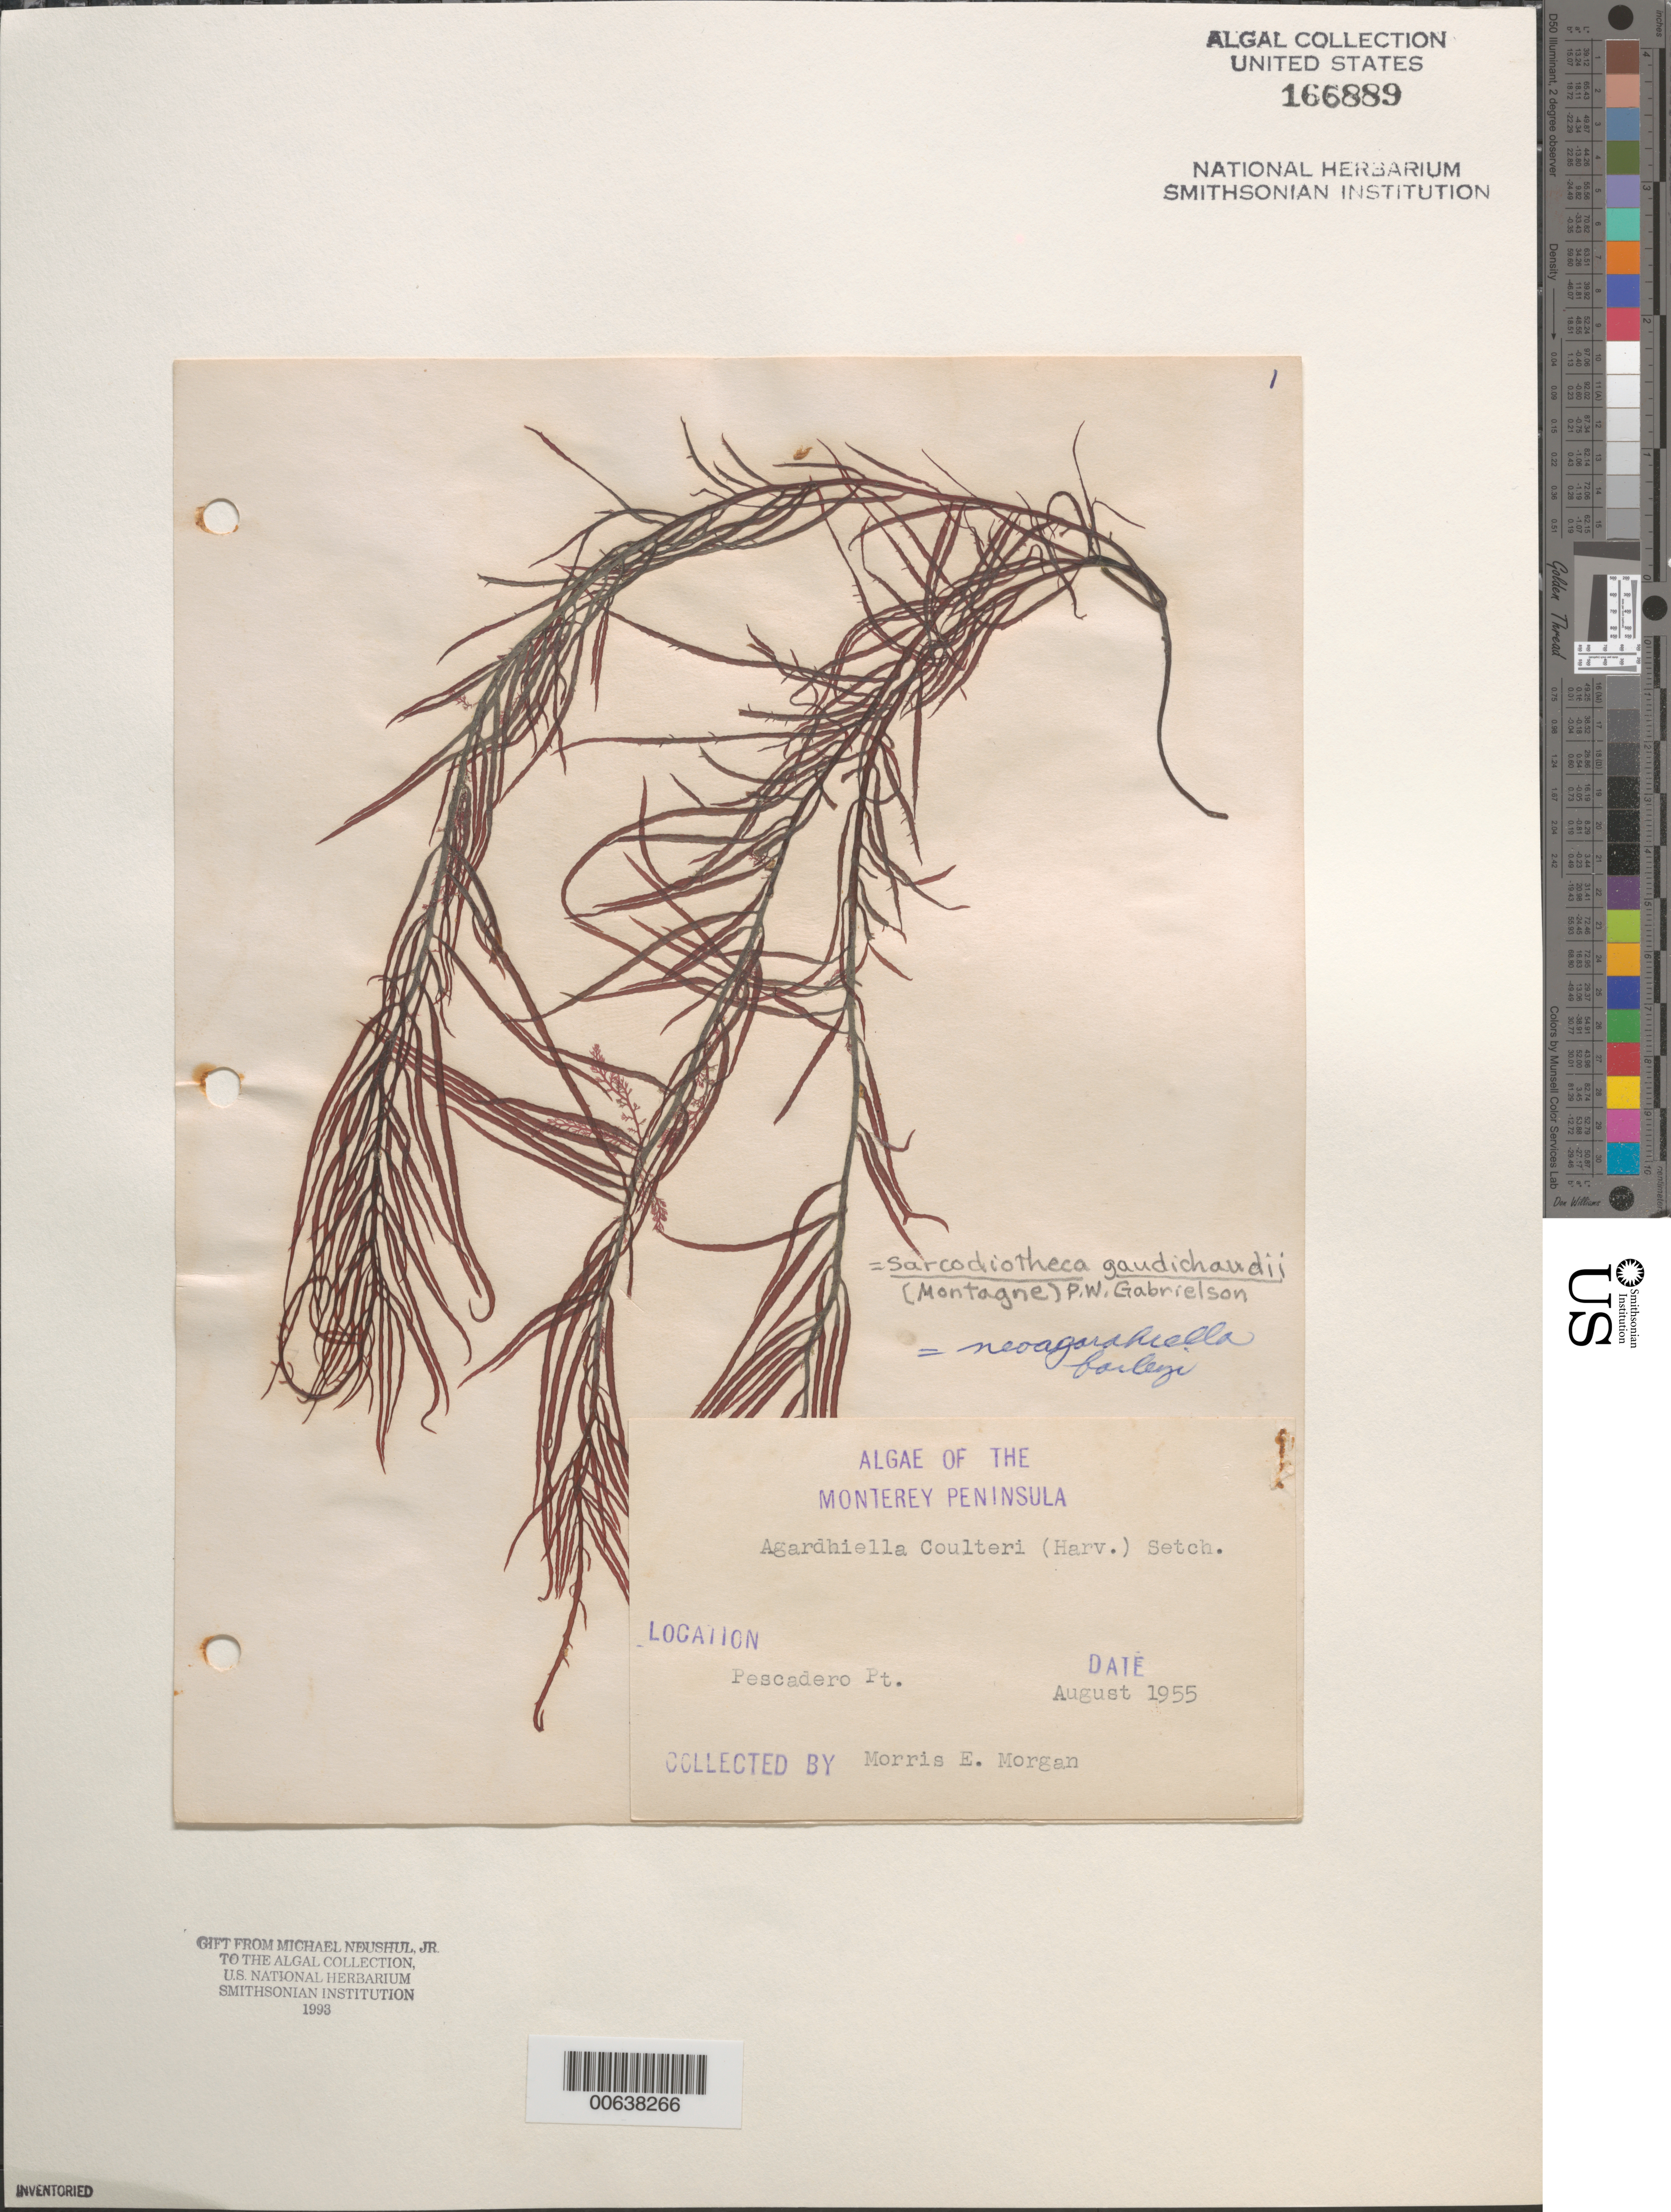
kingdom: Plantae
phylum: Rhodophyta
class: Florideophyceae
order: Gigartinales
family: Solieriaceae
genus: Sarcodiotheca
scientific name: Sarcodiotheca gaudichaudii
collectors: M. Morgan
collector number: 1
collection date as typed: Aug 1955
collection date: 1955-08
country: United States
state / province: California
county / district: Monterey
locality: Pescadero Point, Monterey Peninsula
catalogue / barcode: US 166889